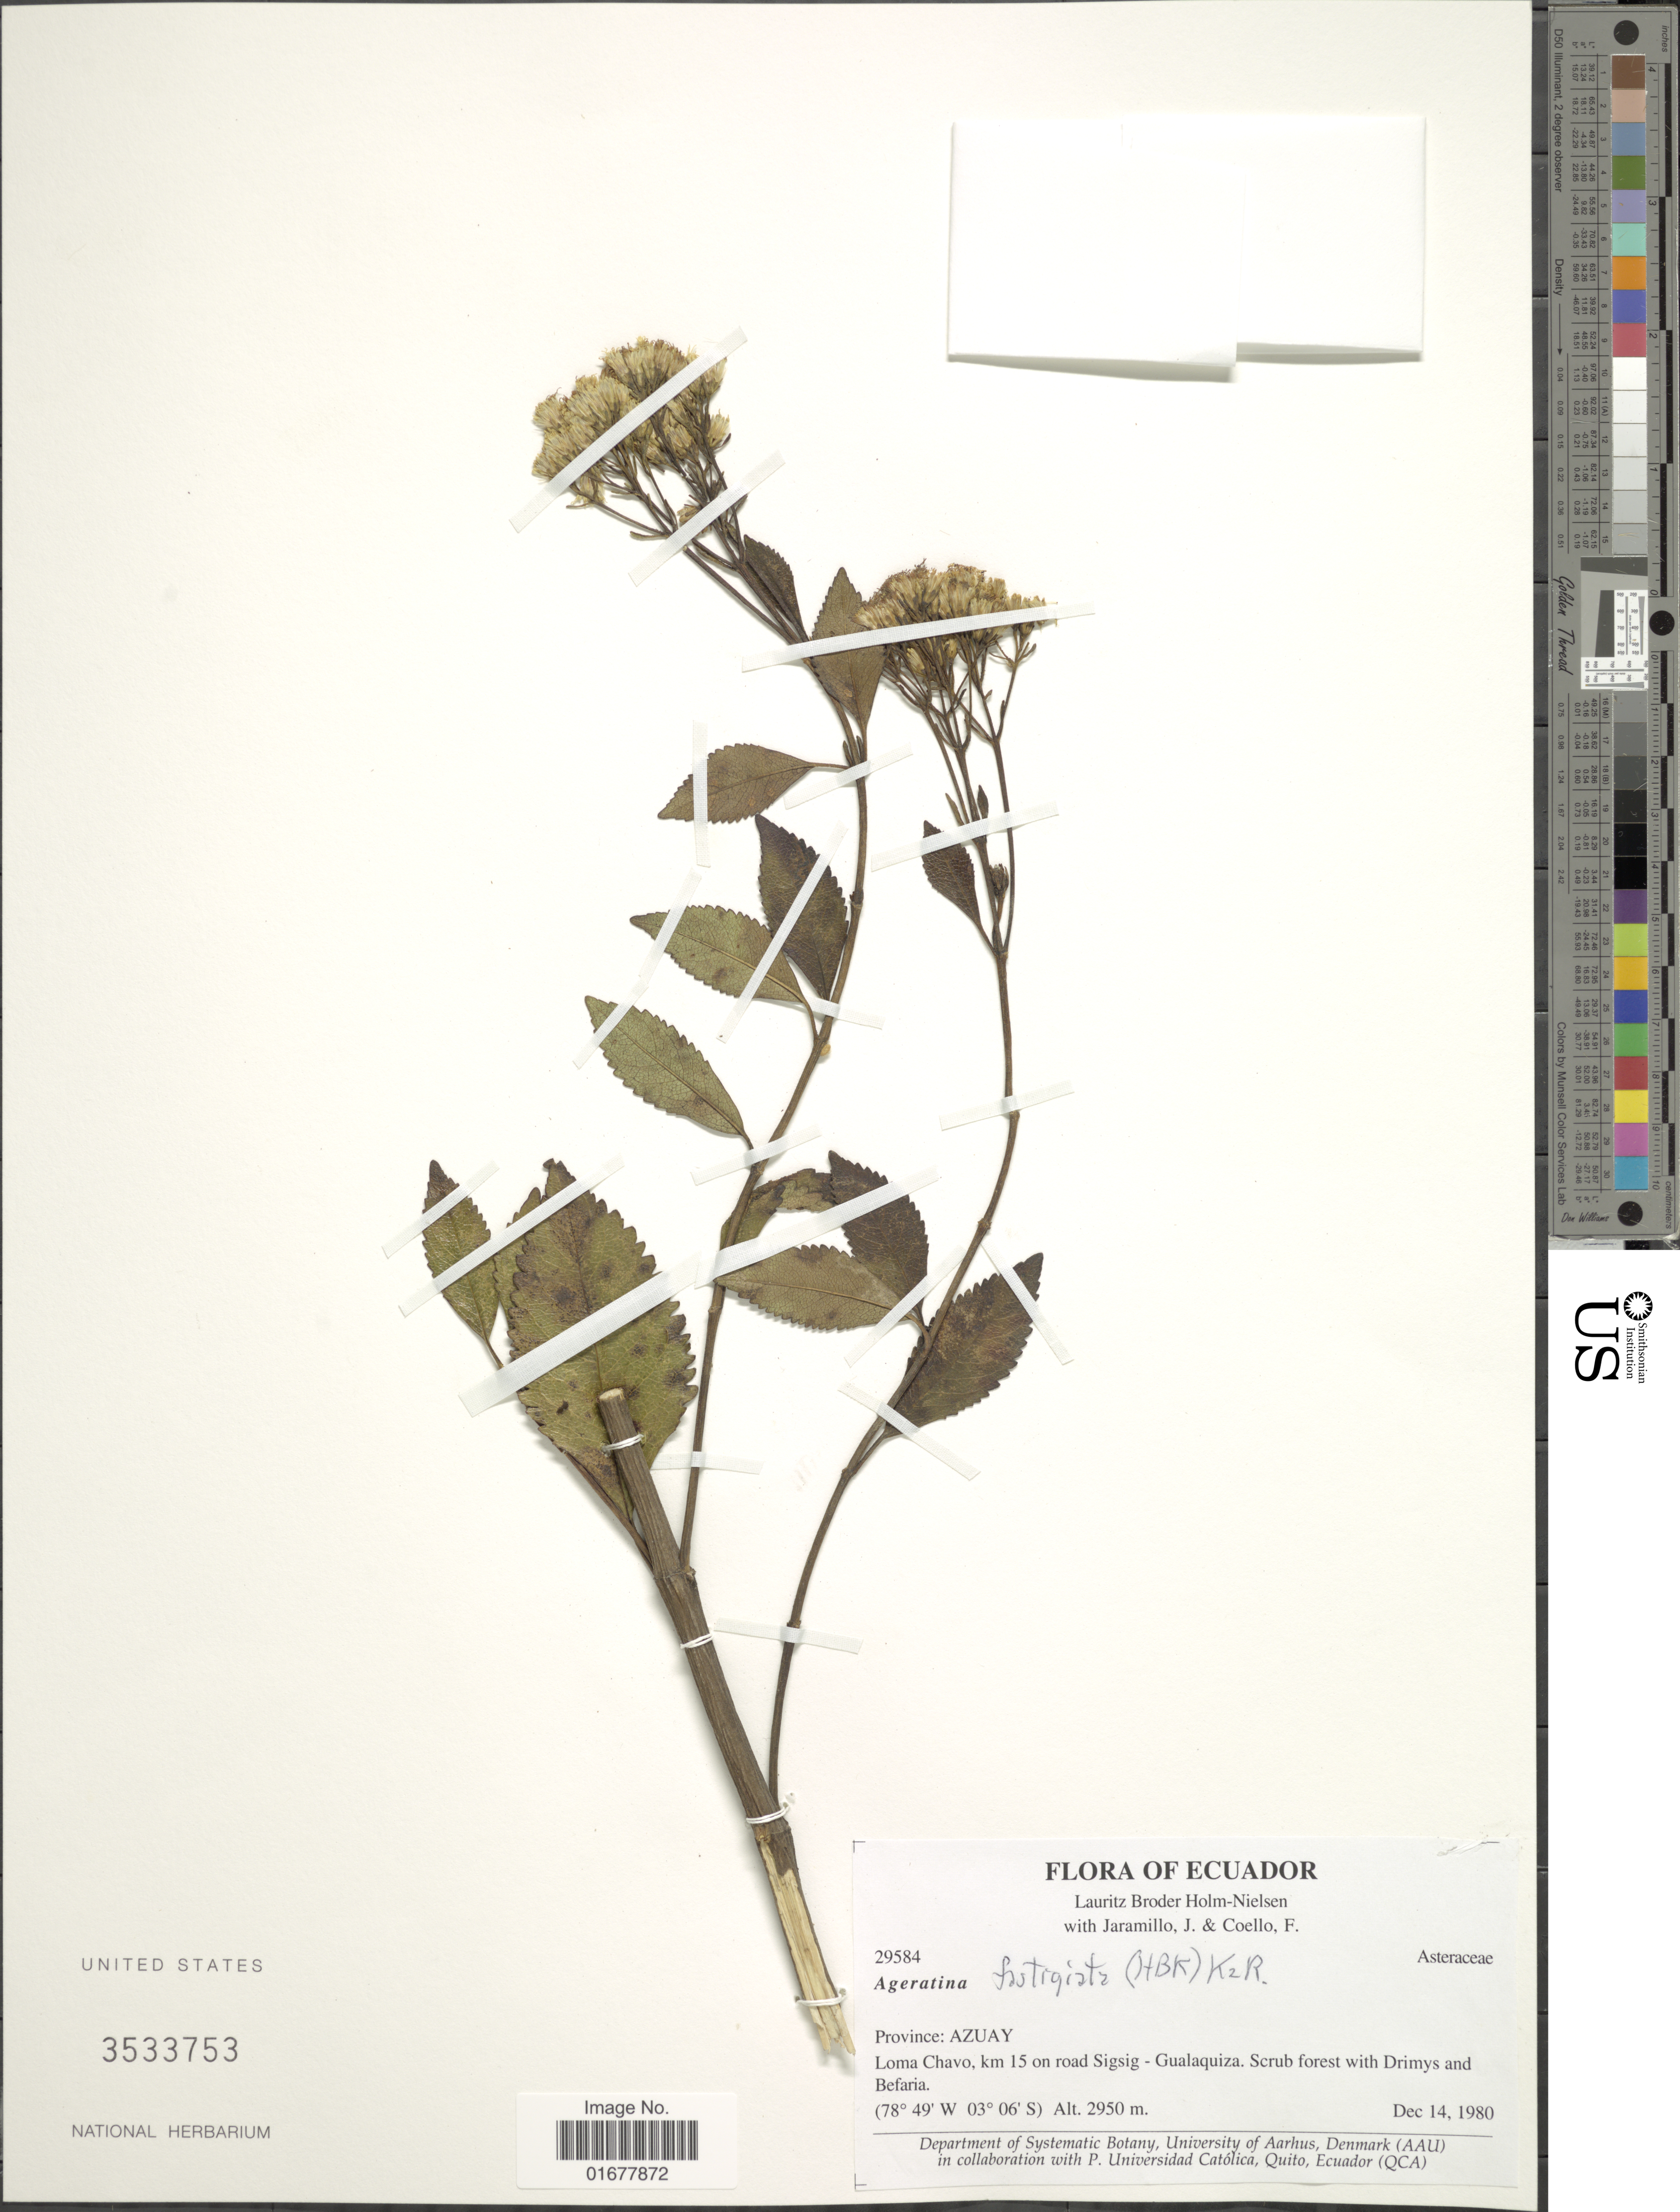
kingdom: Plantae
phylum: Tracheophyta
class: Magnoliopsida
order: Asterales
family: Asteraceae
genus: Ageratina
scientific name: Ageratina exserto-venosa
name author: (Klatt) R.M. King & H. Rob.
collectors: L. B. Holm-Nielsen, J. Jaramillo & F. Coello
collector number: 29584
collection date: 1980-12-14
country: Ecuador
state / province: Azuay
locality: Province: Azuay, Loma Chavo, km 15 on road Sigsig - Gualaquiza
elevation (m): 2950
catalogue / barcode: US 3533753